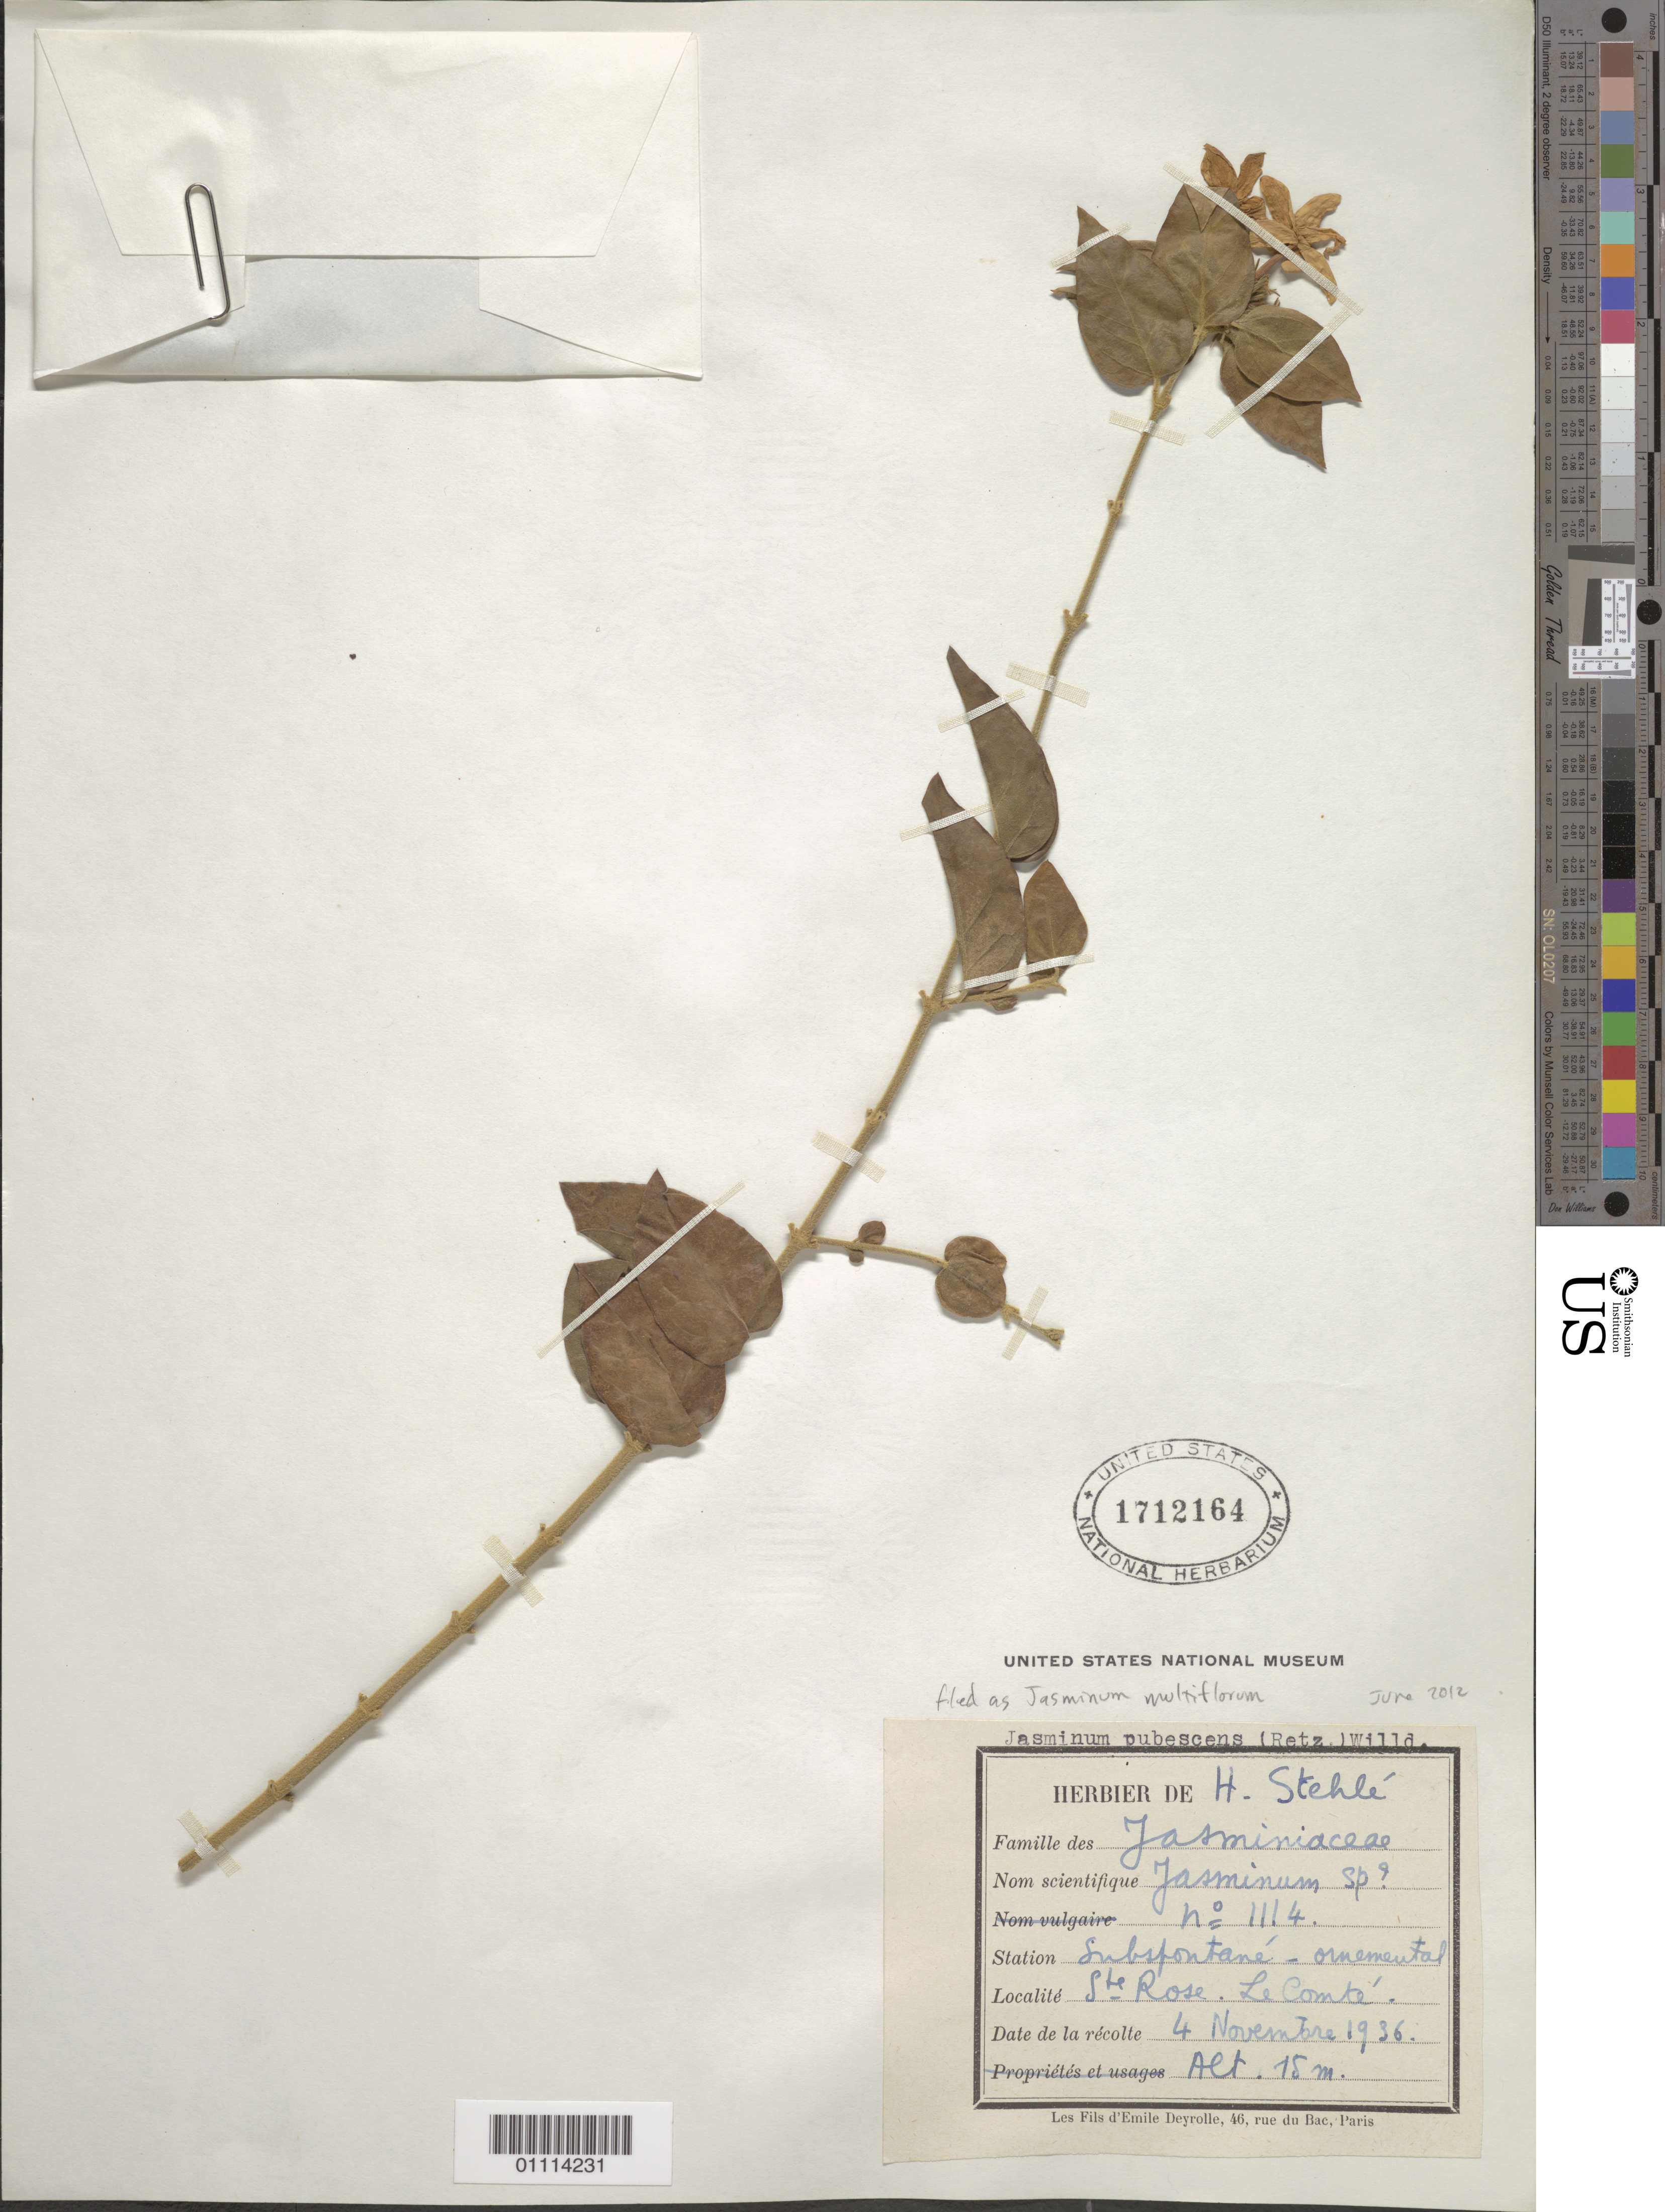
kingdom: Plantae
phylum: Tracheophyta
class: Magnoliopsida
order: Lamiales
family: Oleaceae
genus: Jasminum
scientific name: Jasminum multiflorum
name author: (Burm. f.) Andrews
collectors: H. Stehlé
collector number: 1114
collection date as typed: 04 Nov 1936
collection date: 1936-11-04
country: Guadeloupe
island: Basse Terre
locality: St. Rose, Le Comte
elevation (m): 15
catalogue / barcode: US 1712164